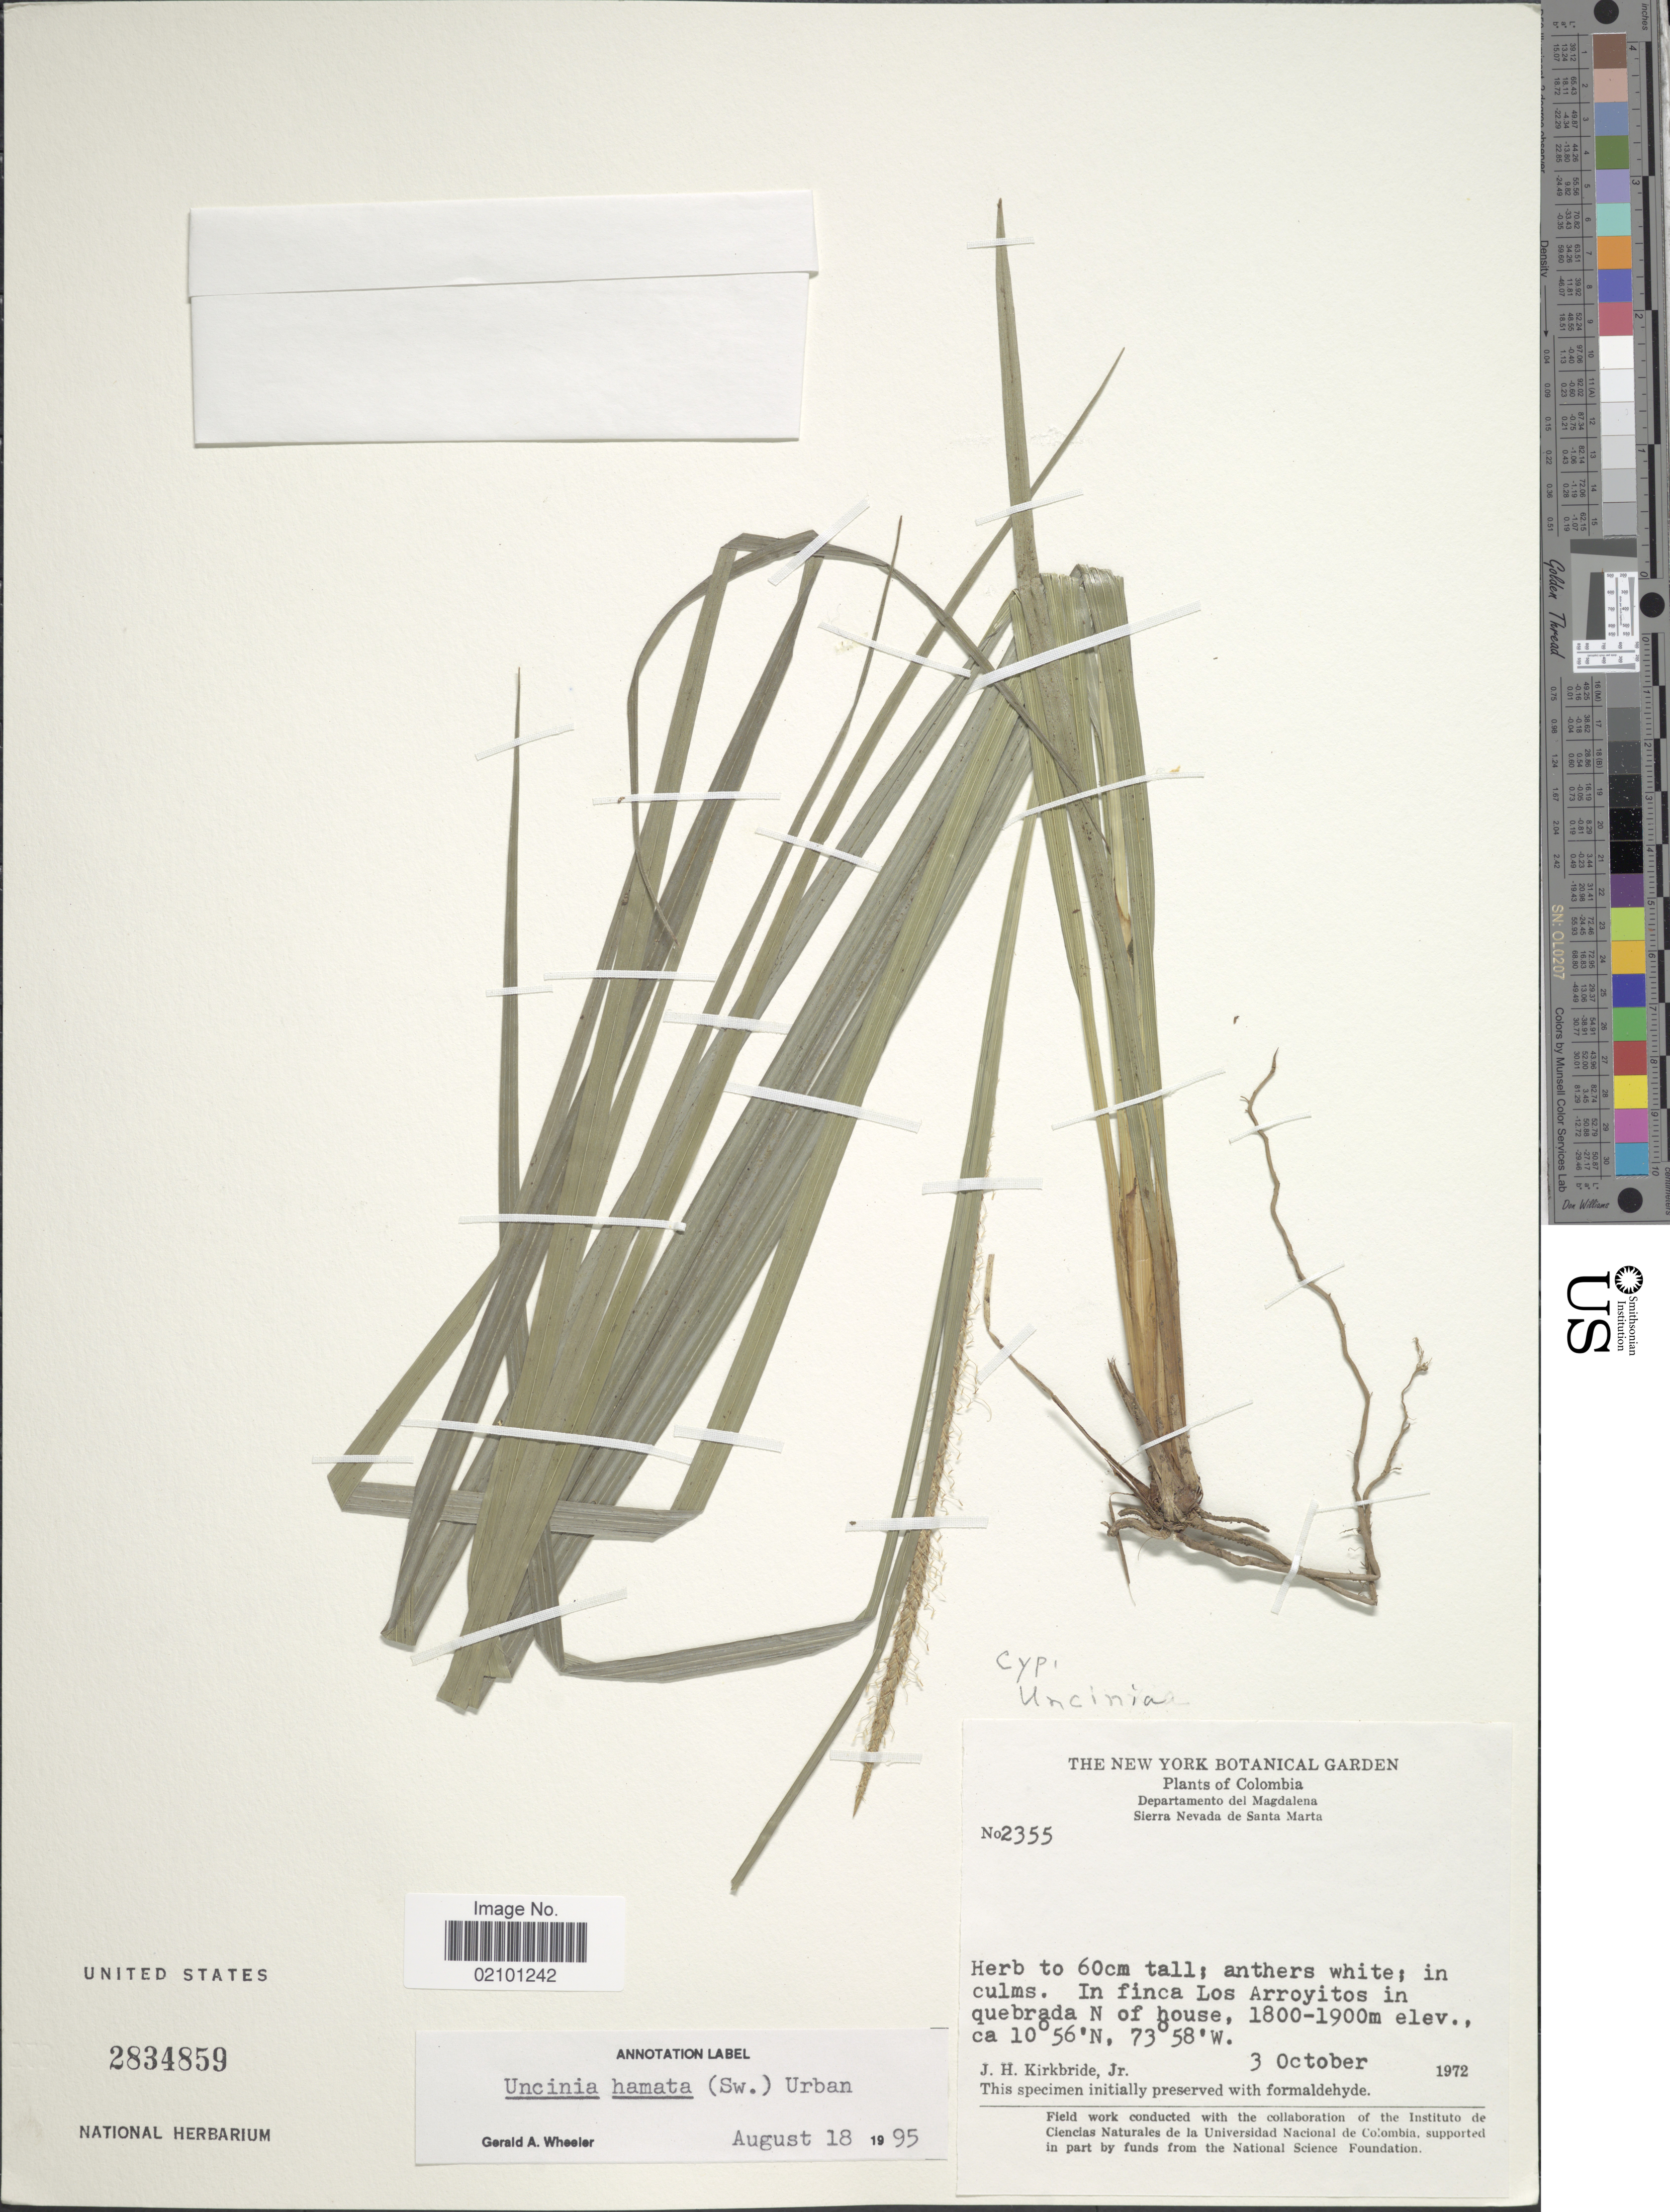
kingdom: Plantae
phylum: Tracheophyta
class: Liliopsida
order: Poales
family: Cyperaceae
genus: Carex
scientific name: Carex hamata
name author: Sw.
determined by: Jimnéz-Mejias, Pedro, (UPOS), Universidad Pablo de Olavide (SPAIN)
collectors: J. H. Kirkbride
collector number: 2355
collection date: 1972-10-03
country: Colombia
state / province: Magdalena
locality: Departamento del Magdalena. Sierra Nevada de Santa Marta. In finca Los Arroyitos in quebrada N of house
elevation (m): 1800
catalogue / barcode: US 2834859